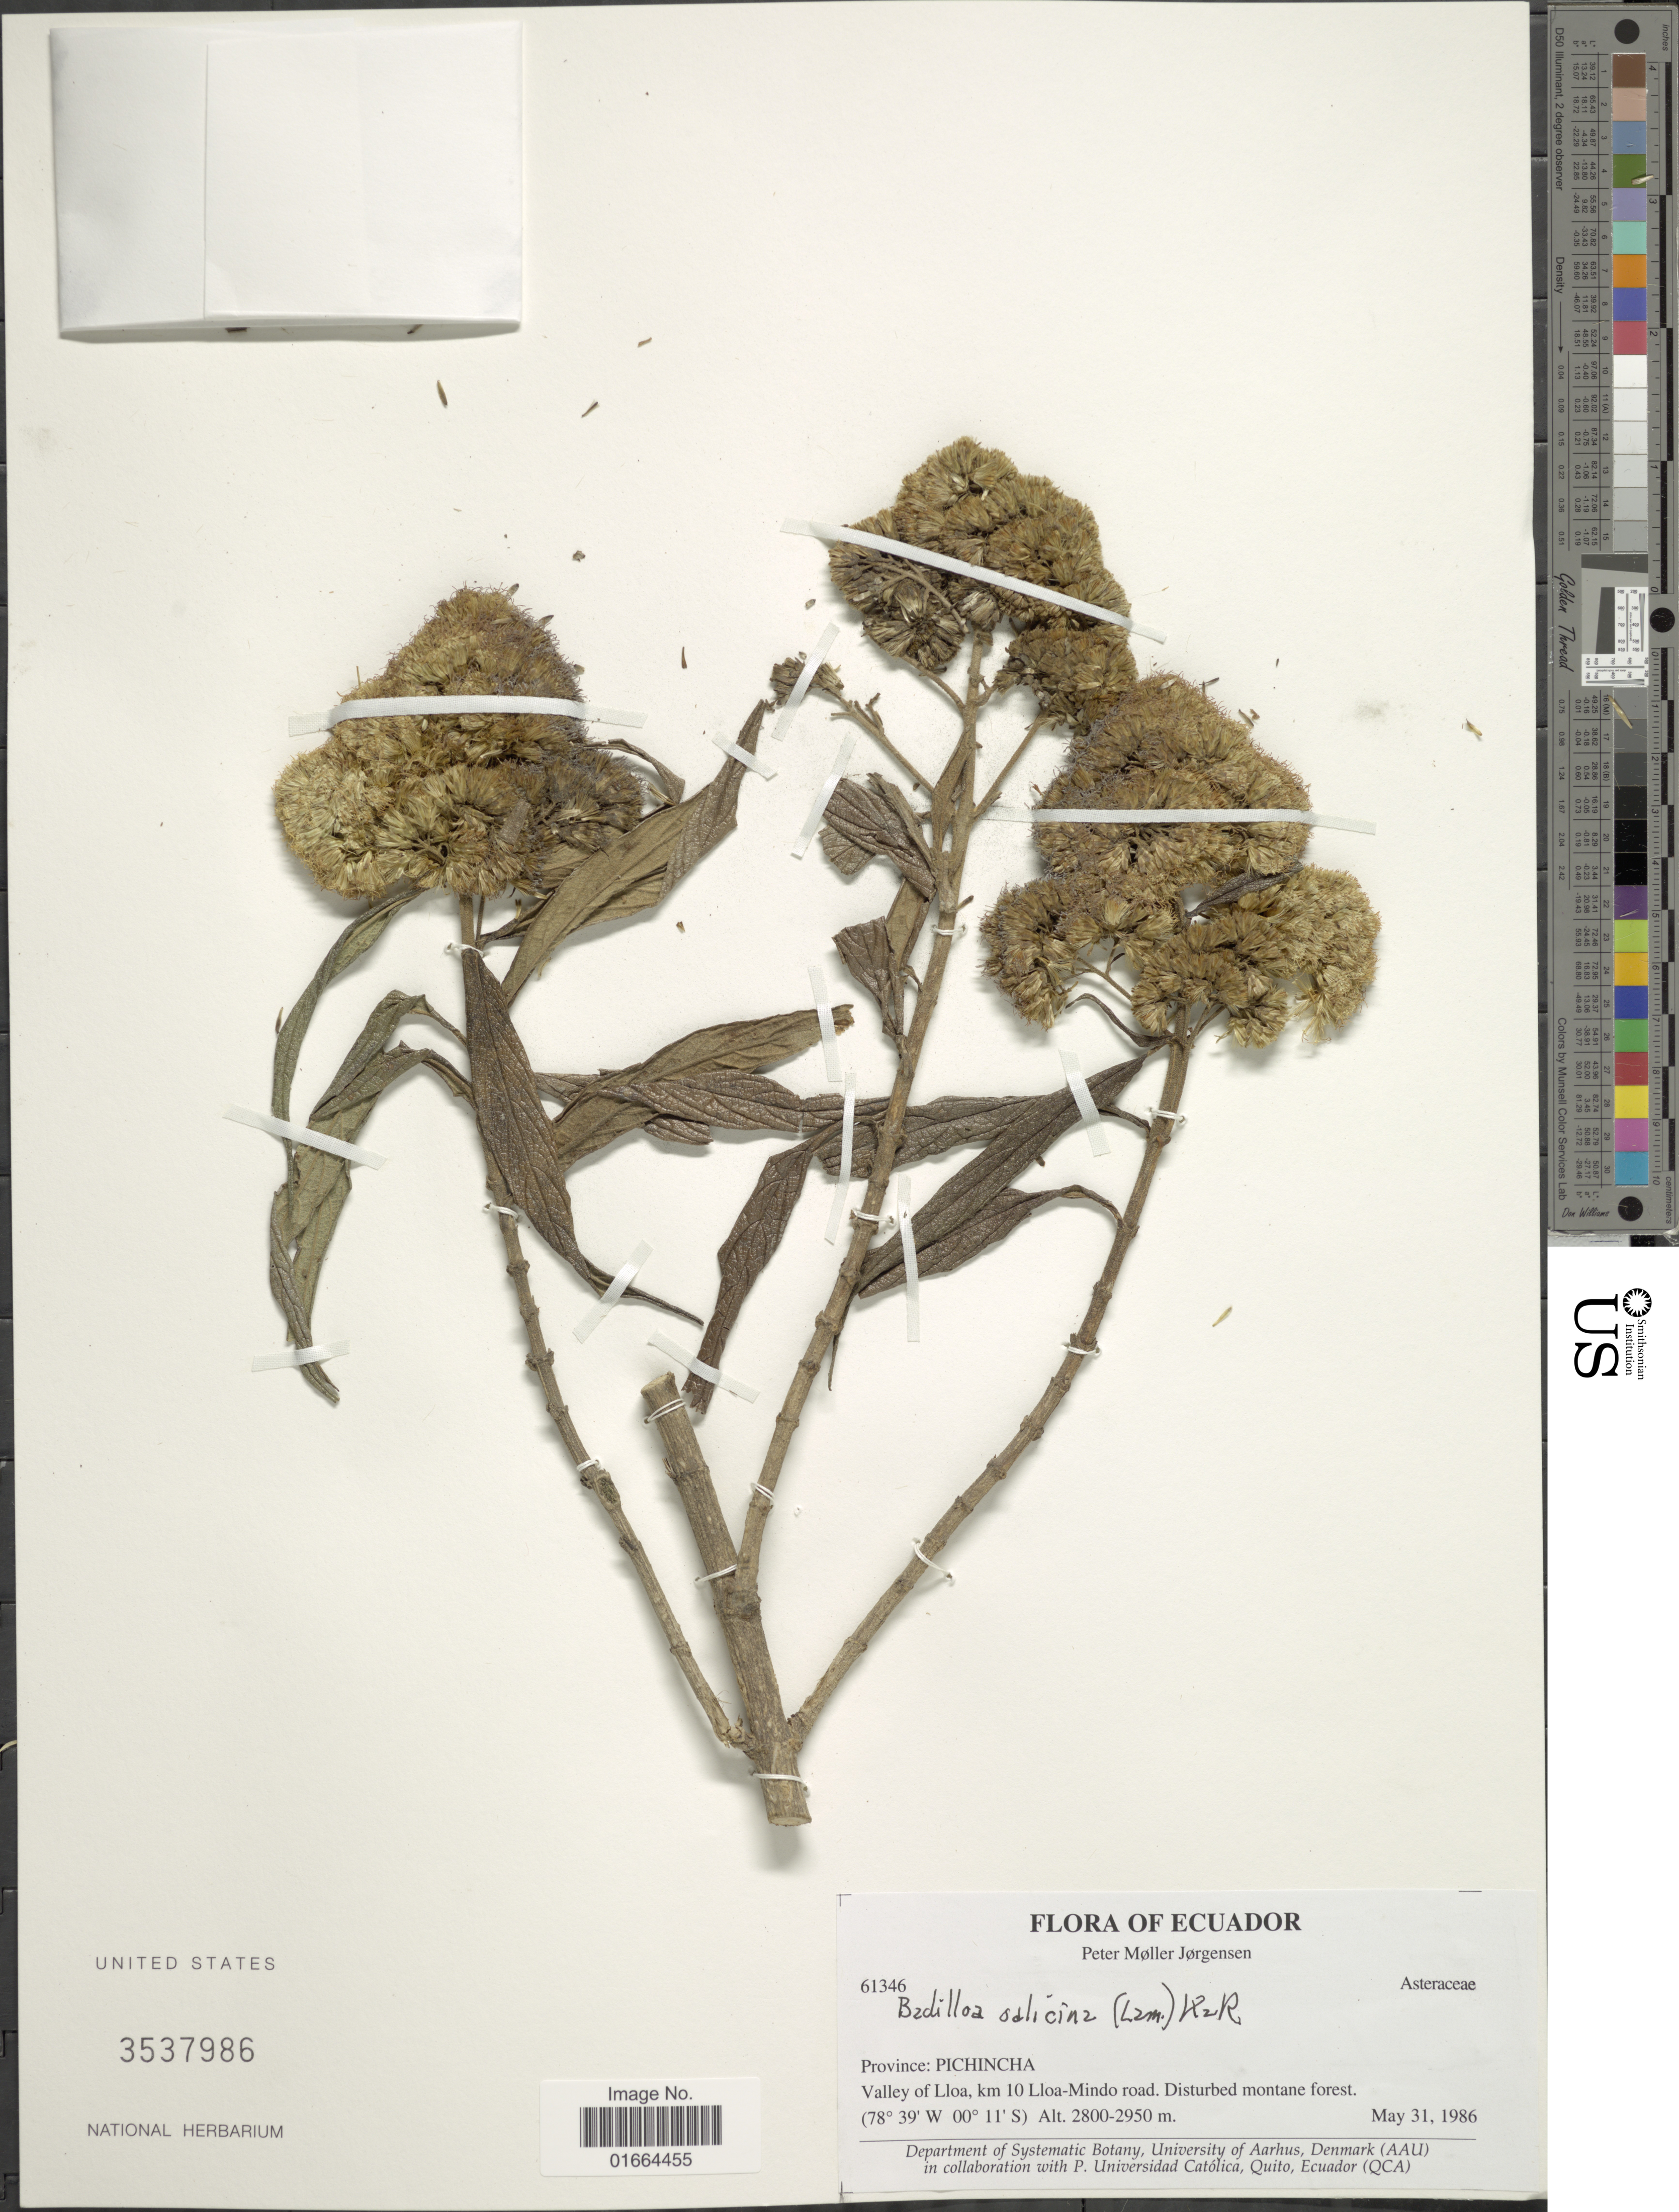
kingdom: Plantae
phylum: Tracheophyta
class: Magnoliopsida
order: Asterales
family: Asteraceae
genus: Badilloa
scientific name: Badilloa salicina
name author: (Lam.) R.M. King & H. Rob.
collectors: P. M. Jørgensen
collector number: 61346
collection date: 1986-05-31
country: Ecuador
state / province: Pichincha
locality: Province: Pichincha, Valley of Lloa, km 10 Lloa-Mindo road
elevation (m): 2800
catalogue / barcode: US 3537986